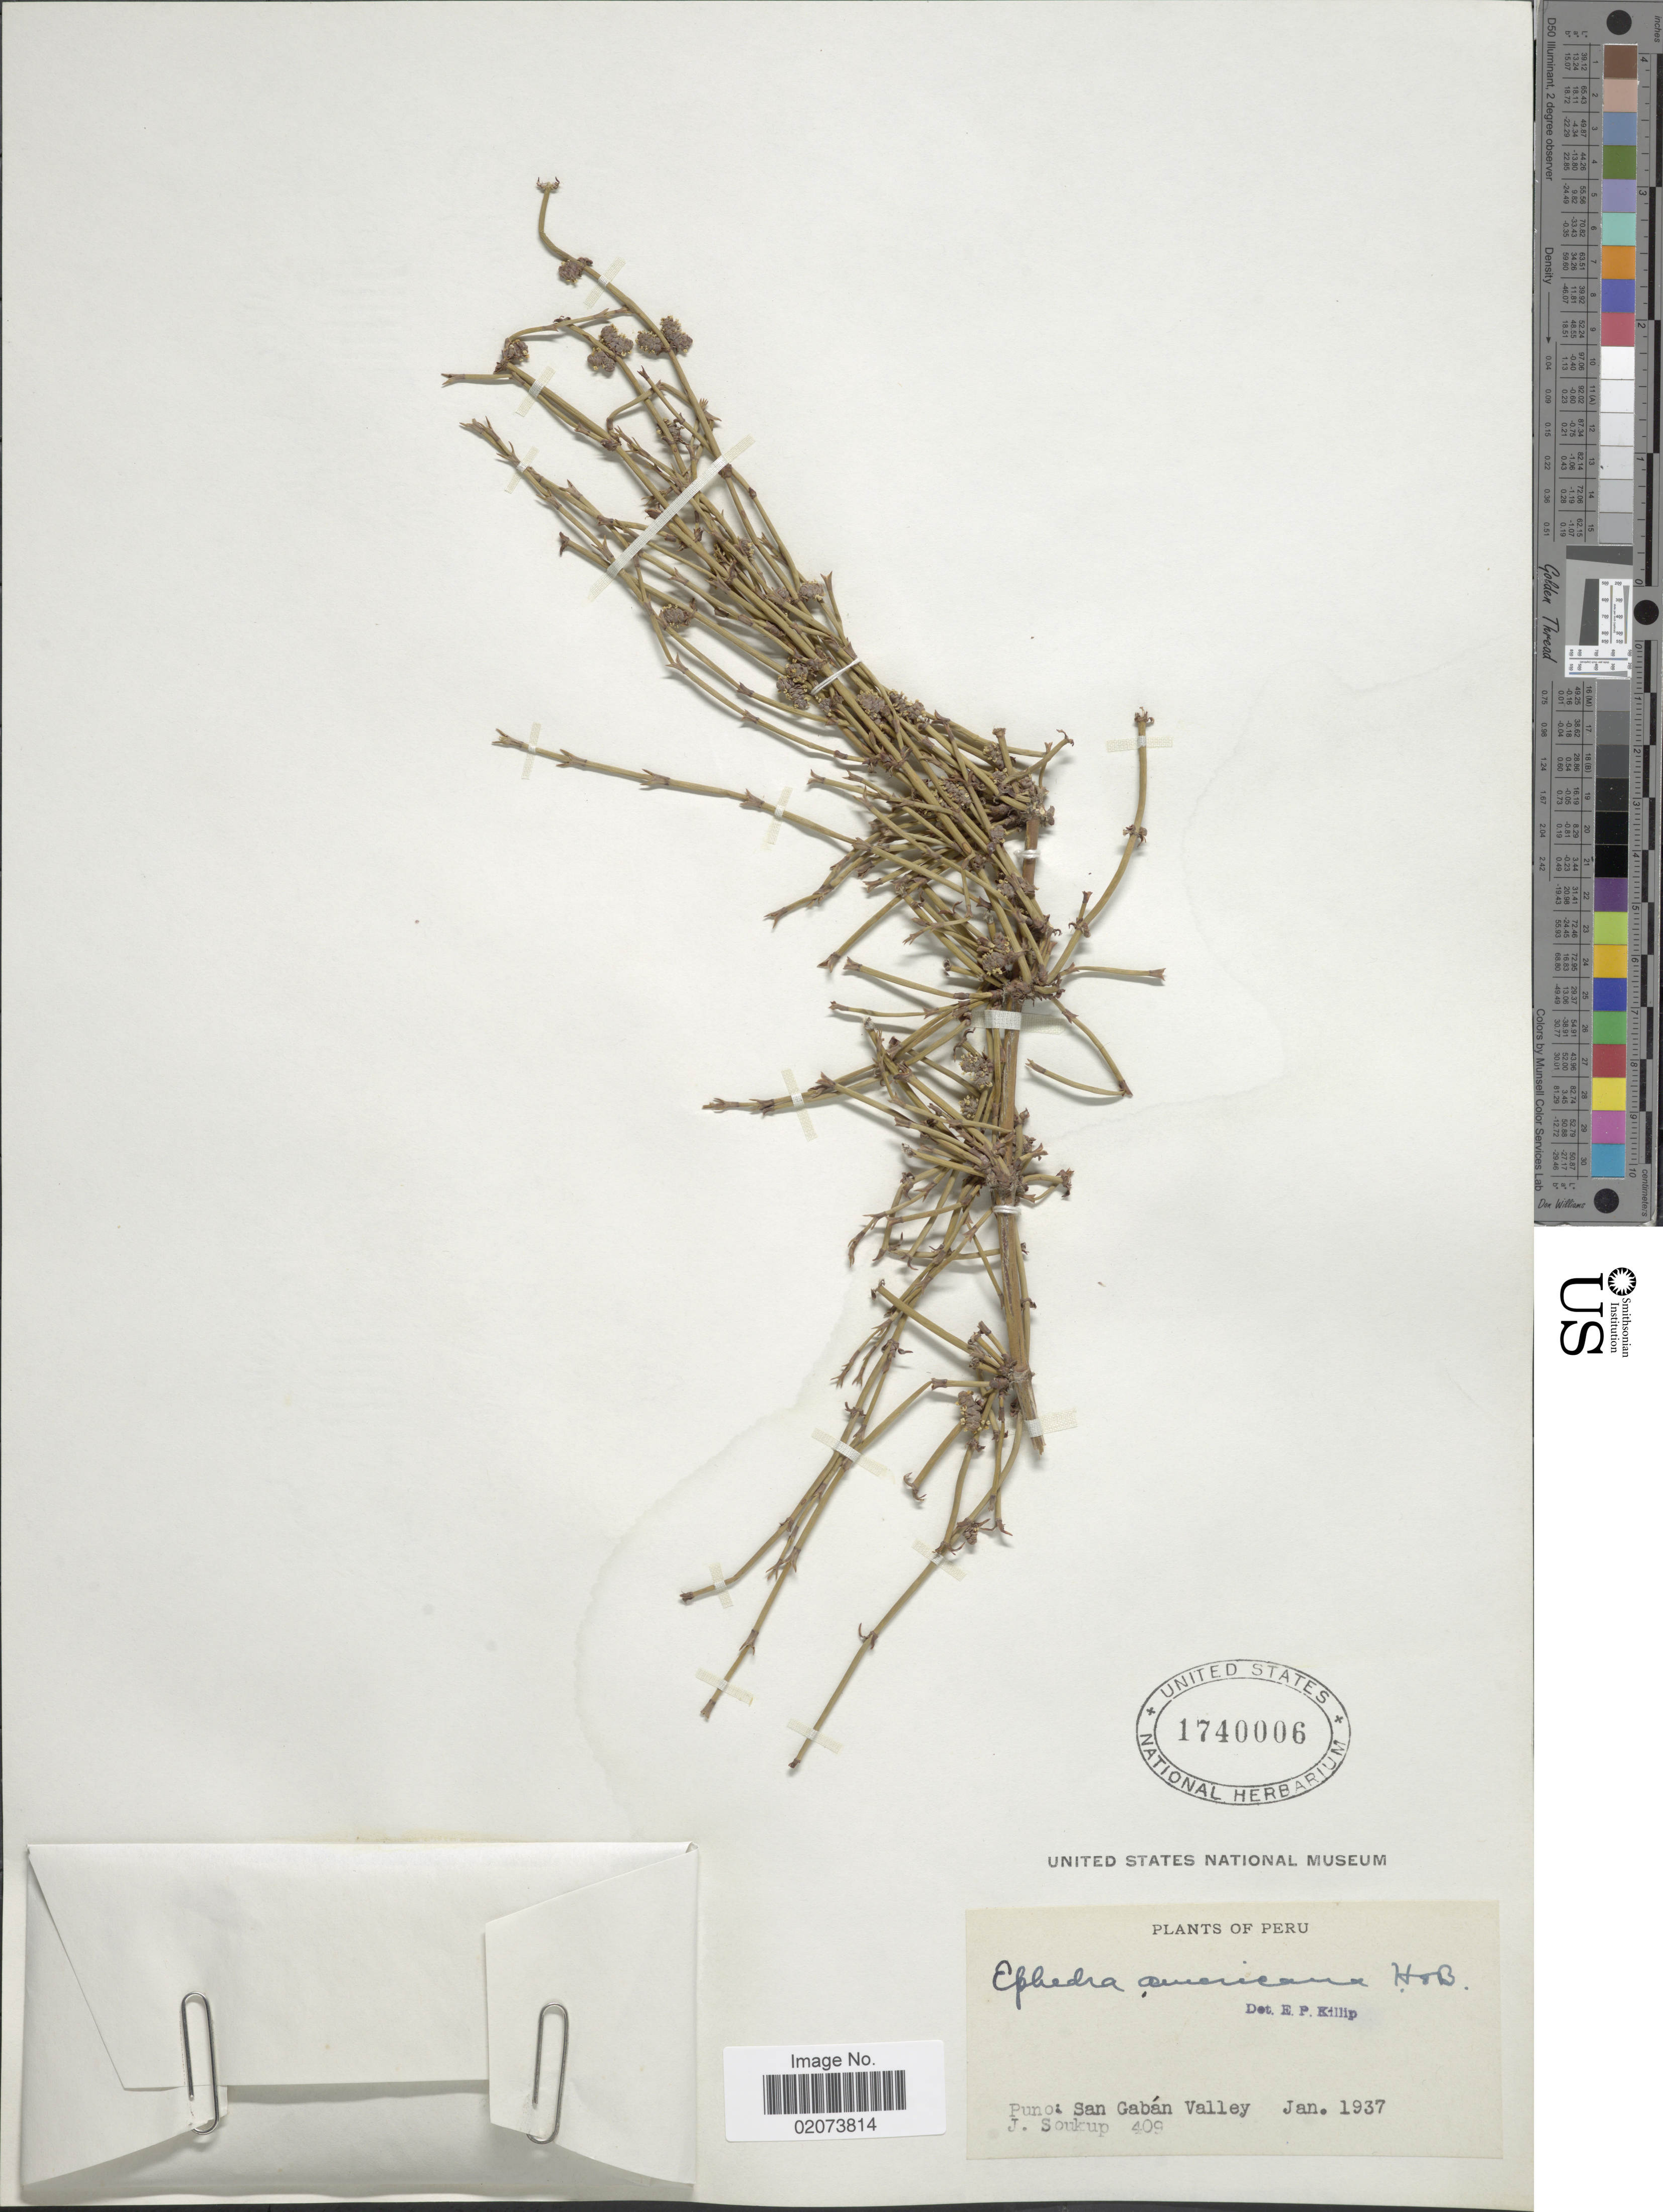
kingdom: Plantae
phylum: Tracheophyta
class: Gnetopsida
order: Ephedrales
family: Ephedraceae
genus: Ephedra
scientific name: Ephedra americana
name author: Humb. & Bonpl. ex Willd.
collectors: J. Soukup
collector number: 409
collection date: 1937-01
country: Peru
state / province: Puno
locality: Puno: San Gaban Valley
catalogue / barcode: US 1740006